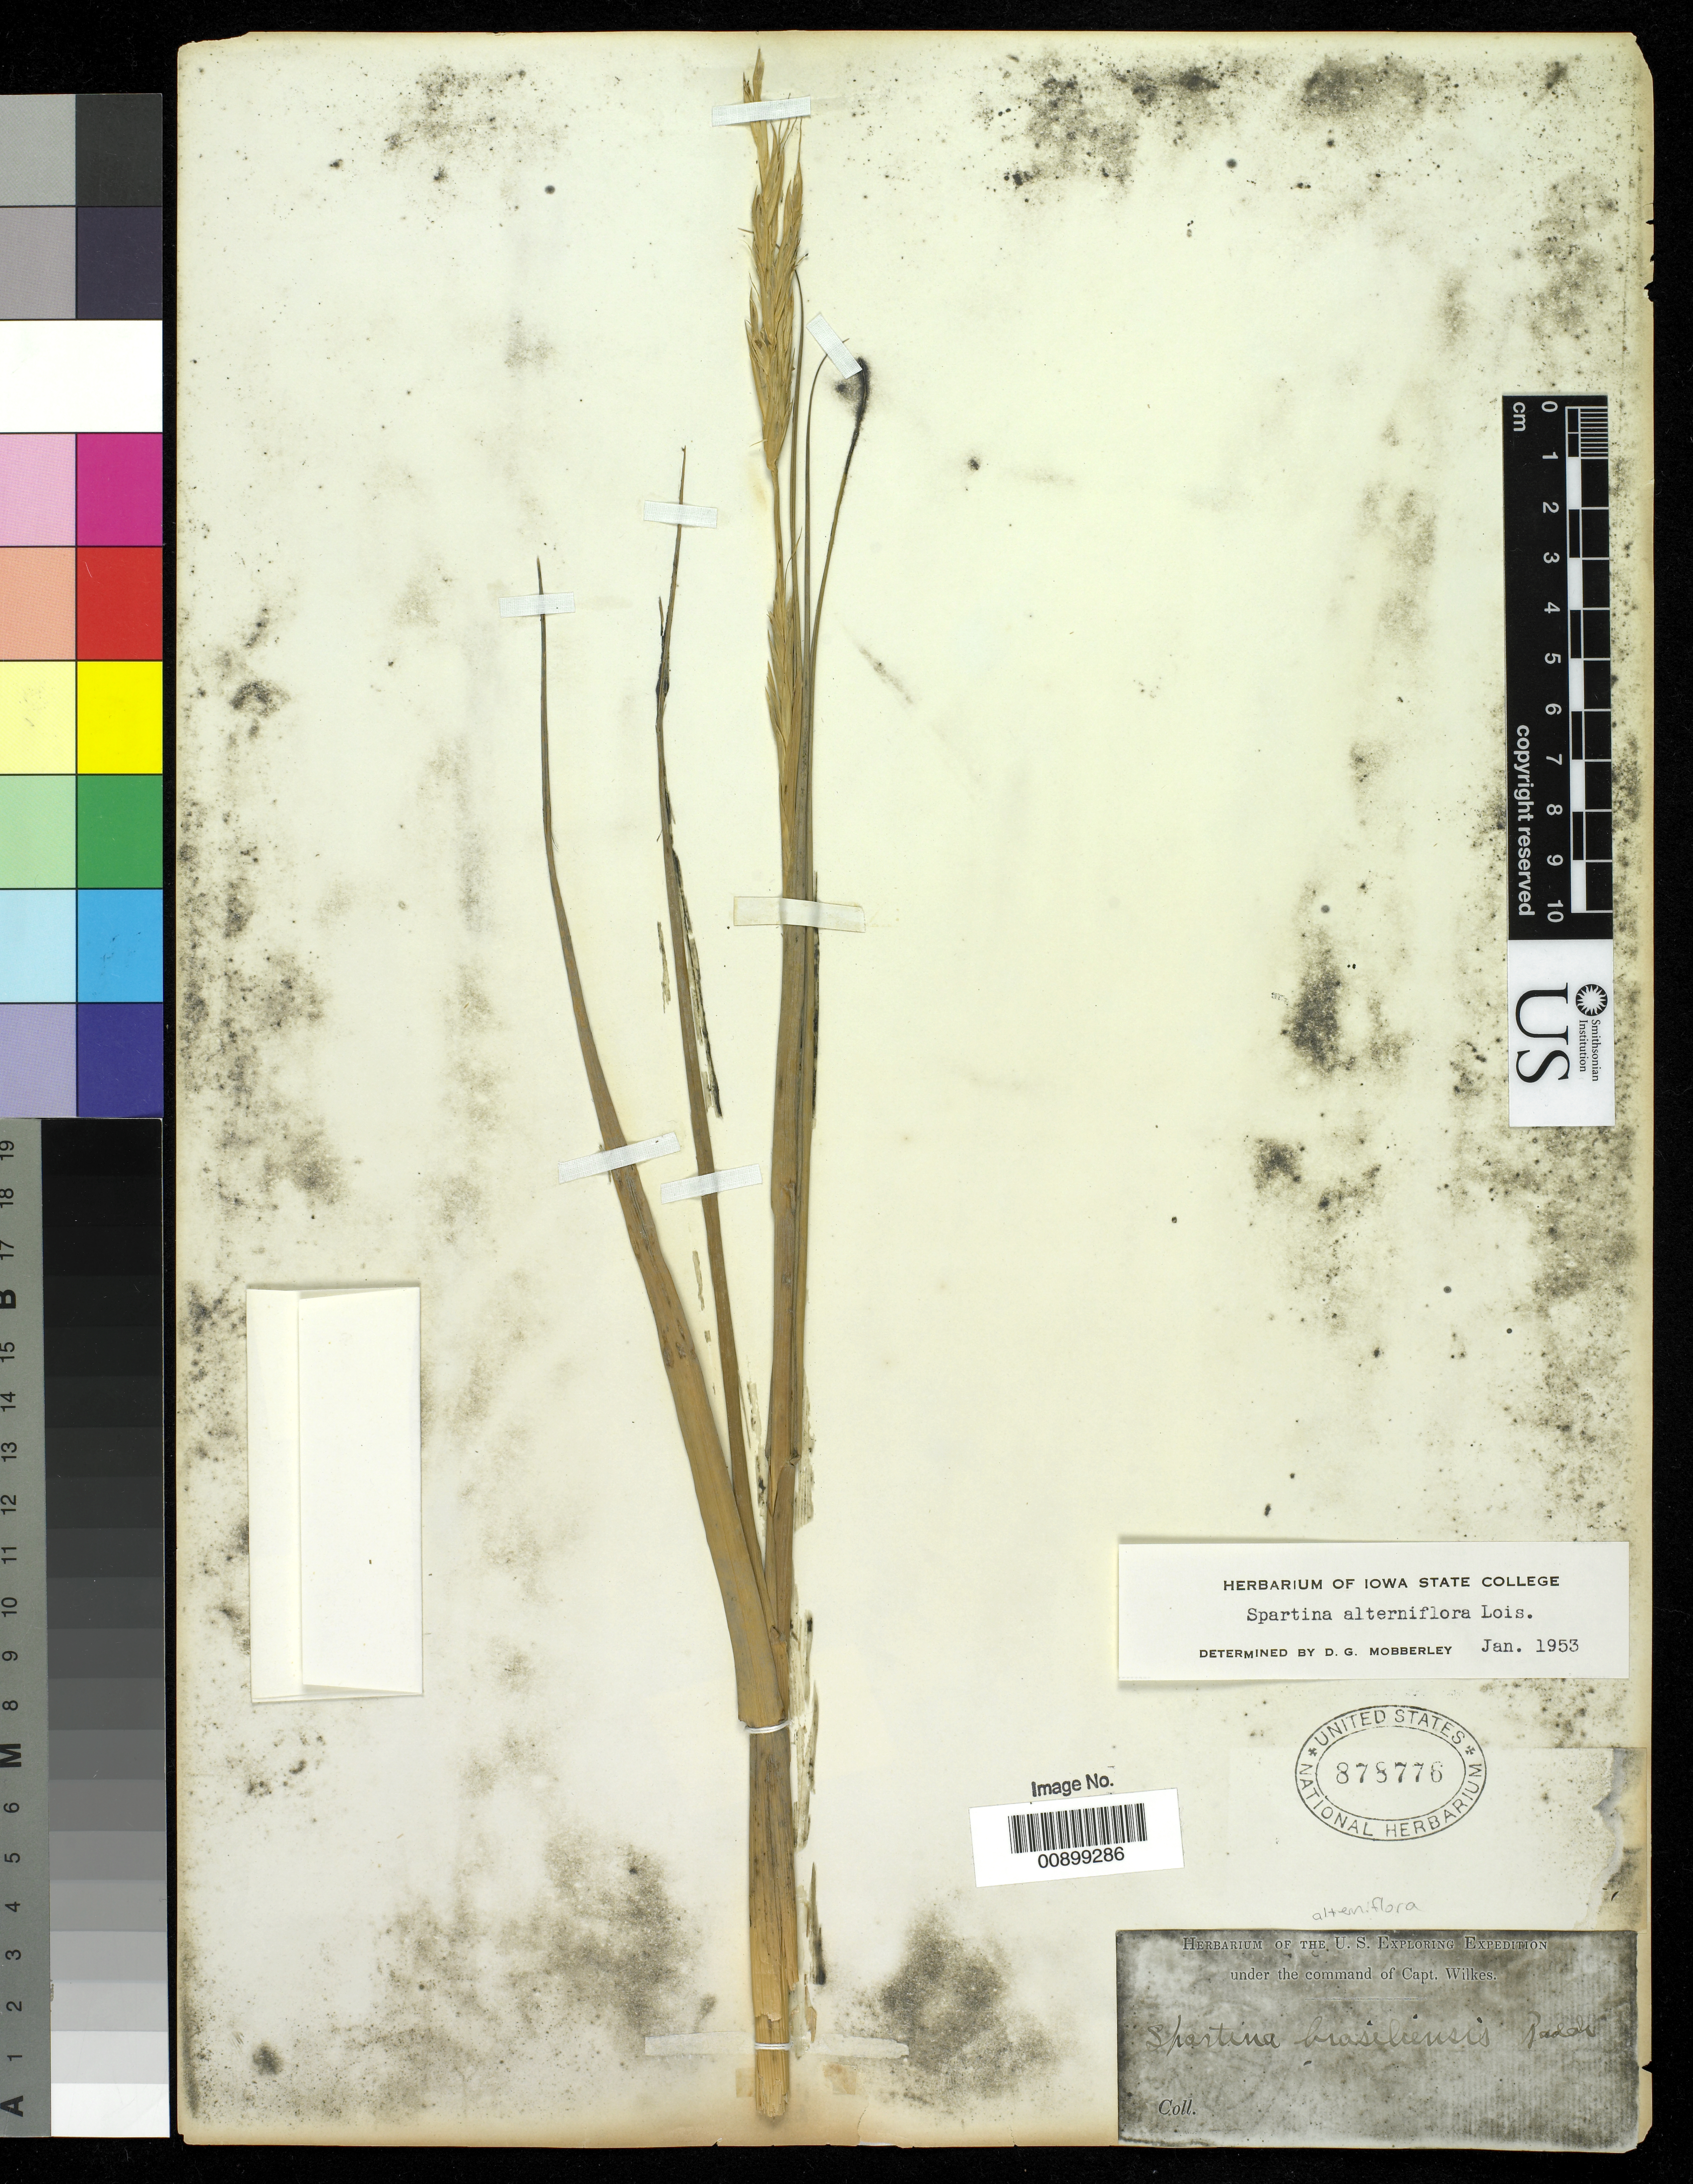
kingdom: Plantae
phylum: Tracheophyta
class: Liliopsida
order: Poales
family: Poaceae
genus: Spartina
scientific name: Spartina alterniflora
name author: Loisel.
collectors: Wilkes Explor. Exped.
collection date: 1838/1842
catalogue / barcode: US 878776